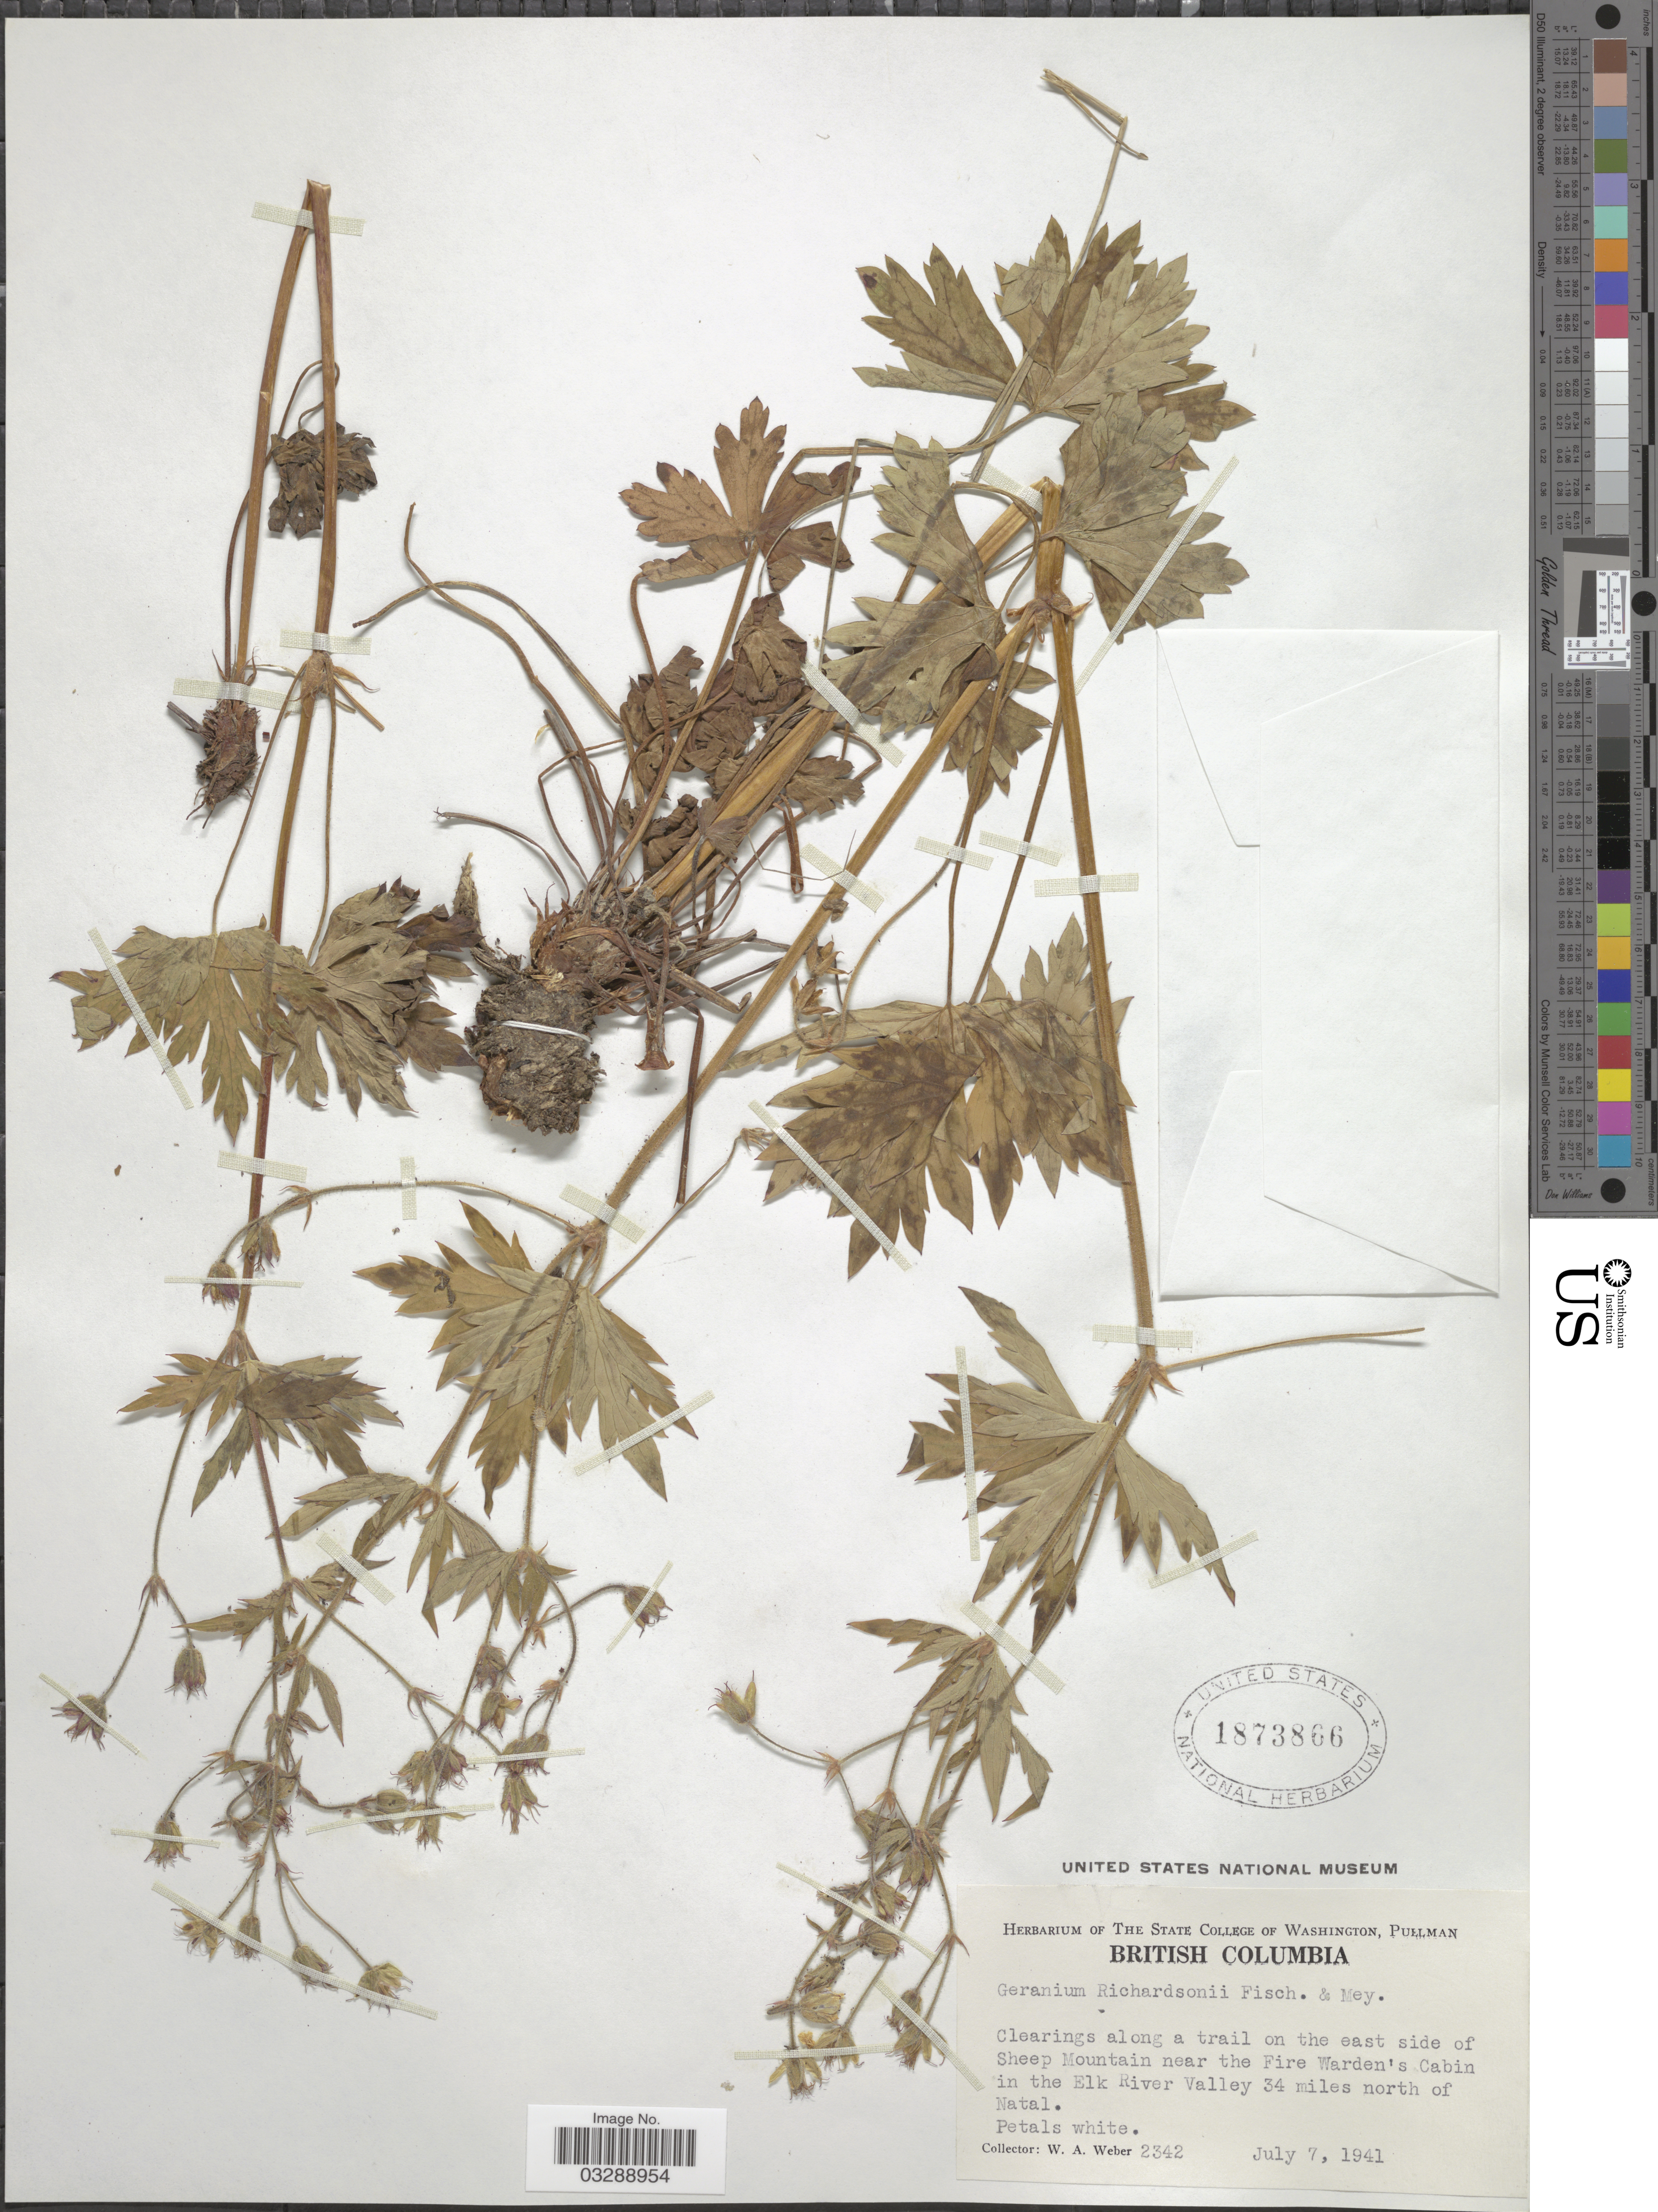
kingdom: Plantae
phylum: Tracheophyta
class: Magnoliopsida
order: Geraniales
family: Geraniaceae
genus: Geranium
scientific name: Geranium richardsonii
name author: Fisch. & Trautv.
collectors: W. A. Weber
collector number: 2342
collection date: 1941-07-07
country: Canada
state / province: British Columbia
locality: Clearings along a trail on the east side of Sheep Mountain near the Fire Warden's Cabin in the Elk River Valley 34 miles north of Natal.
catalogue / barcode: US 1873866